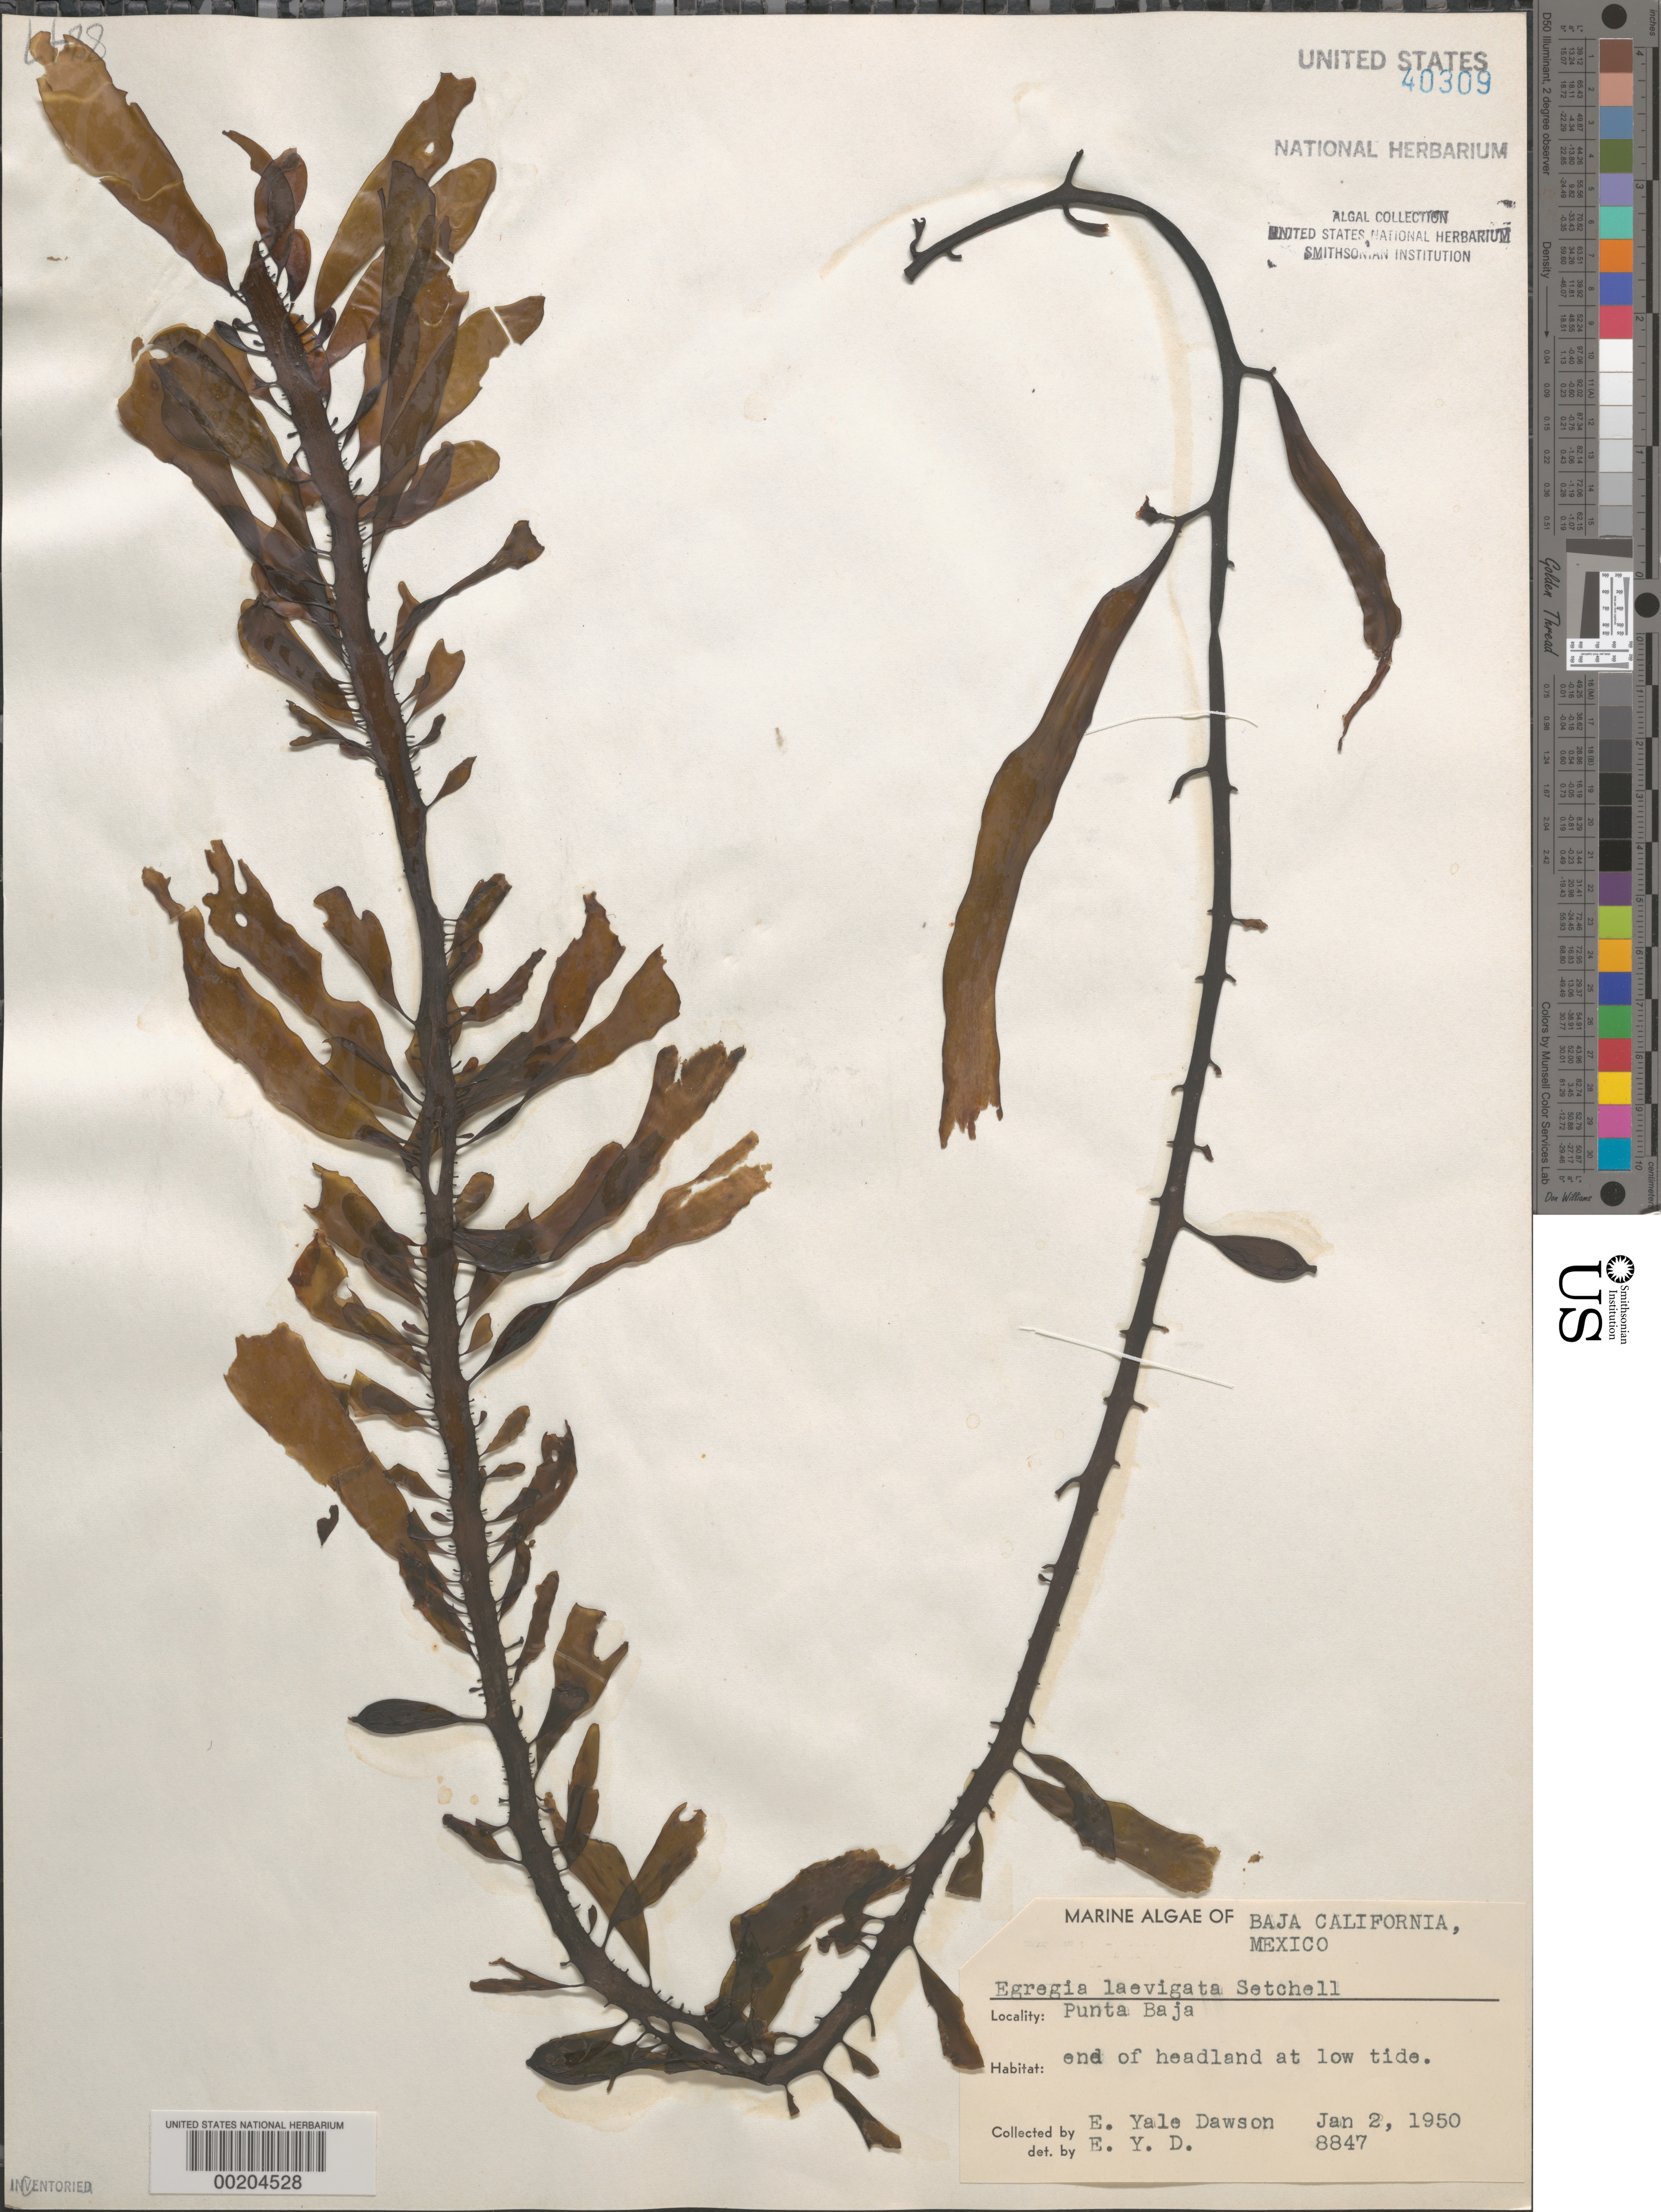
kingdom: Chromista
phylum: Ochrophyta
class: Phaeophyceae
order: Laminariales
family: Lessoniaceae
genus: Egregia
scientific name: Egregia menziesii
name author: (Turner) Aresch.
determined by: Algae name updating Project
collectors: M. Neushul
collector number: EYD 8847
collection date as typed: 02 Jan 1950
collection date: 1950-01-02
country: Mexico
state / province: Baja California Norte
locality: Punta Baja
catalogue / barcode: US 40309